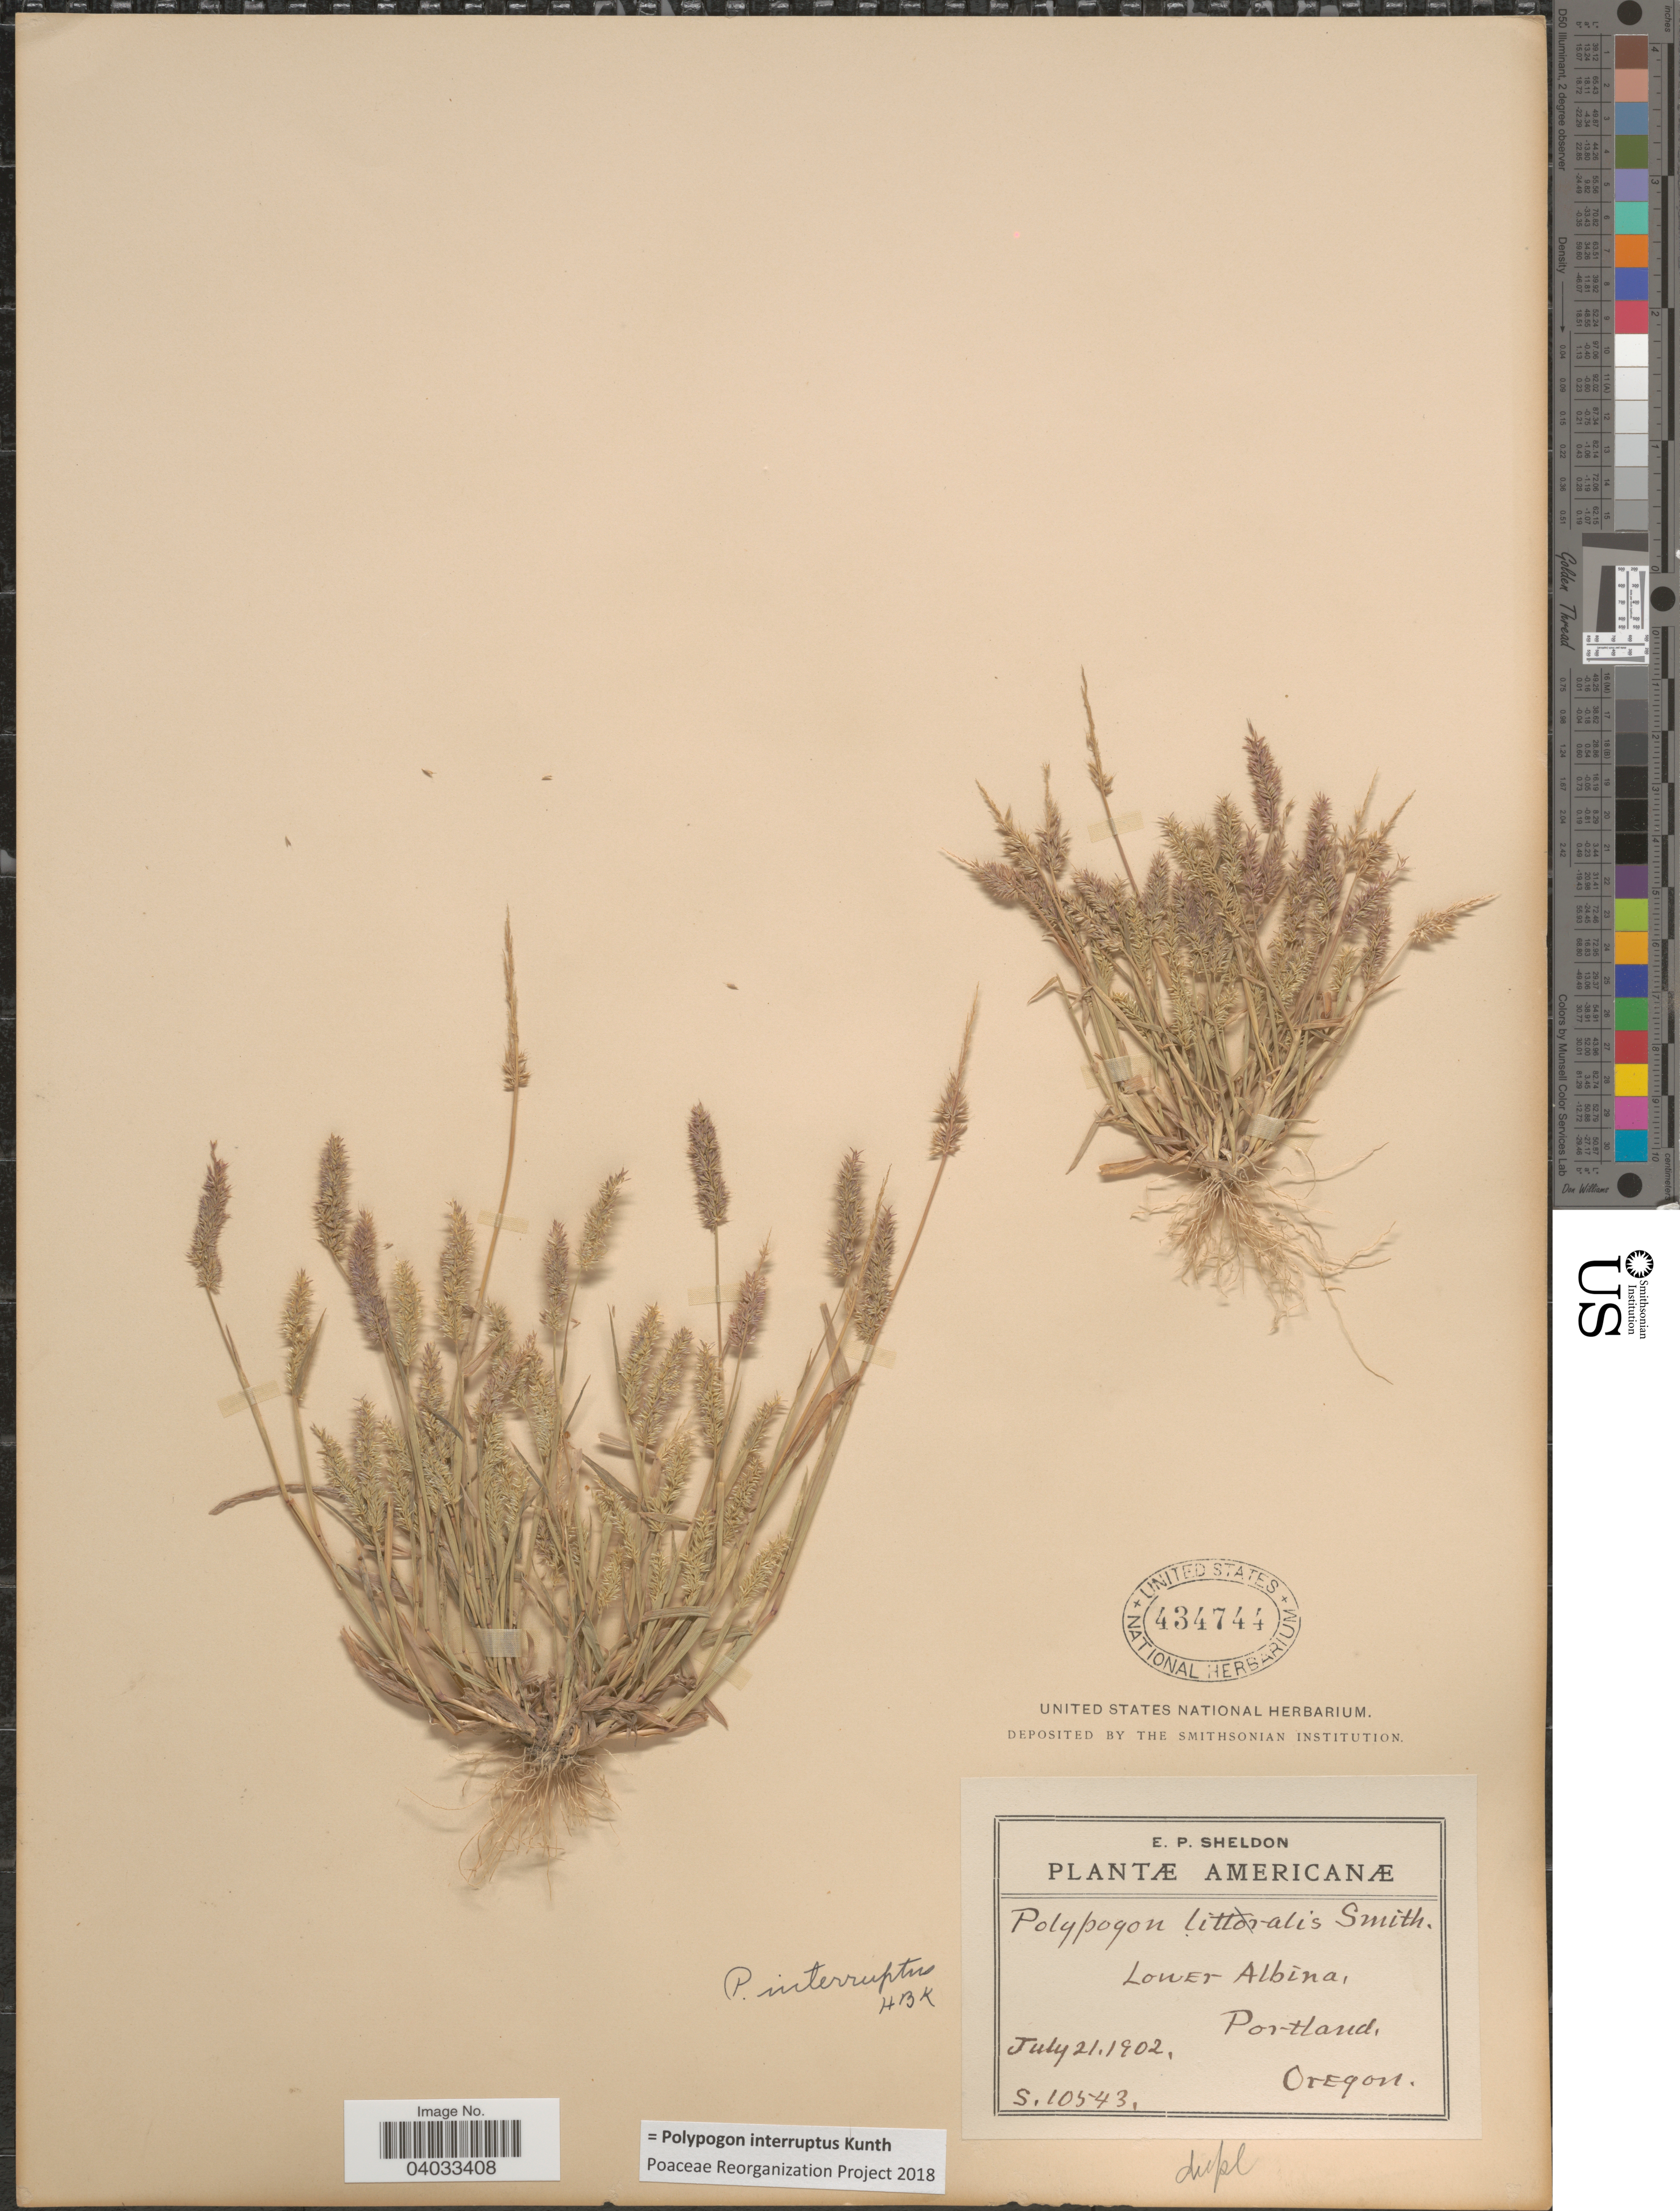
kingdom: Plantae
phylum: Tracheophyta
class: Liliopsida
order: Poales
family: Poaceae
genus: Polypogon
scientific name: Polypogon interruptus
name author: Kunth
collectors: E. P. Sheldon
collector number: S.10543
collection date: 1902-07-21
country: United States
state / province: Oregon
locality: Lower Albina, Portland.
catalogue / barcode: US 434744